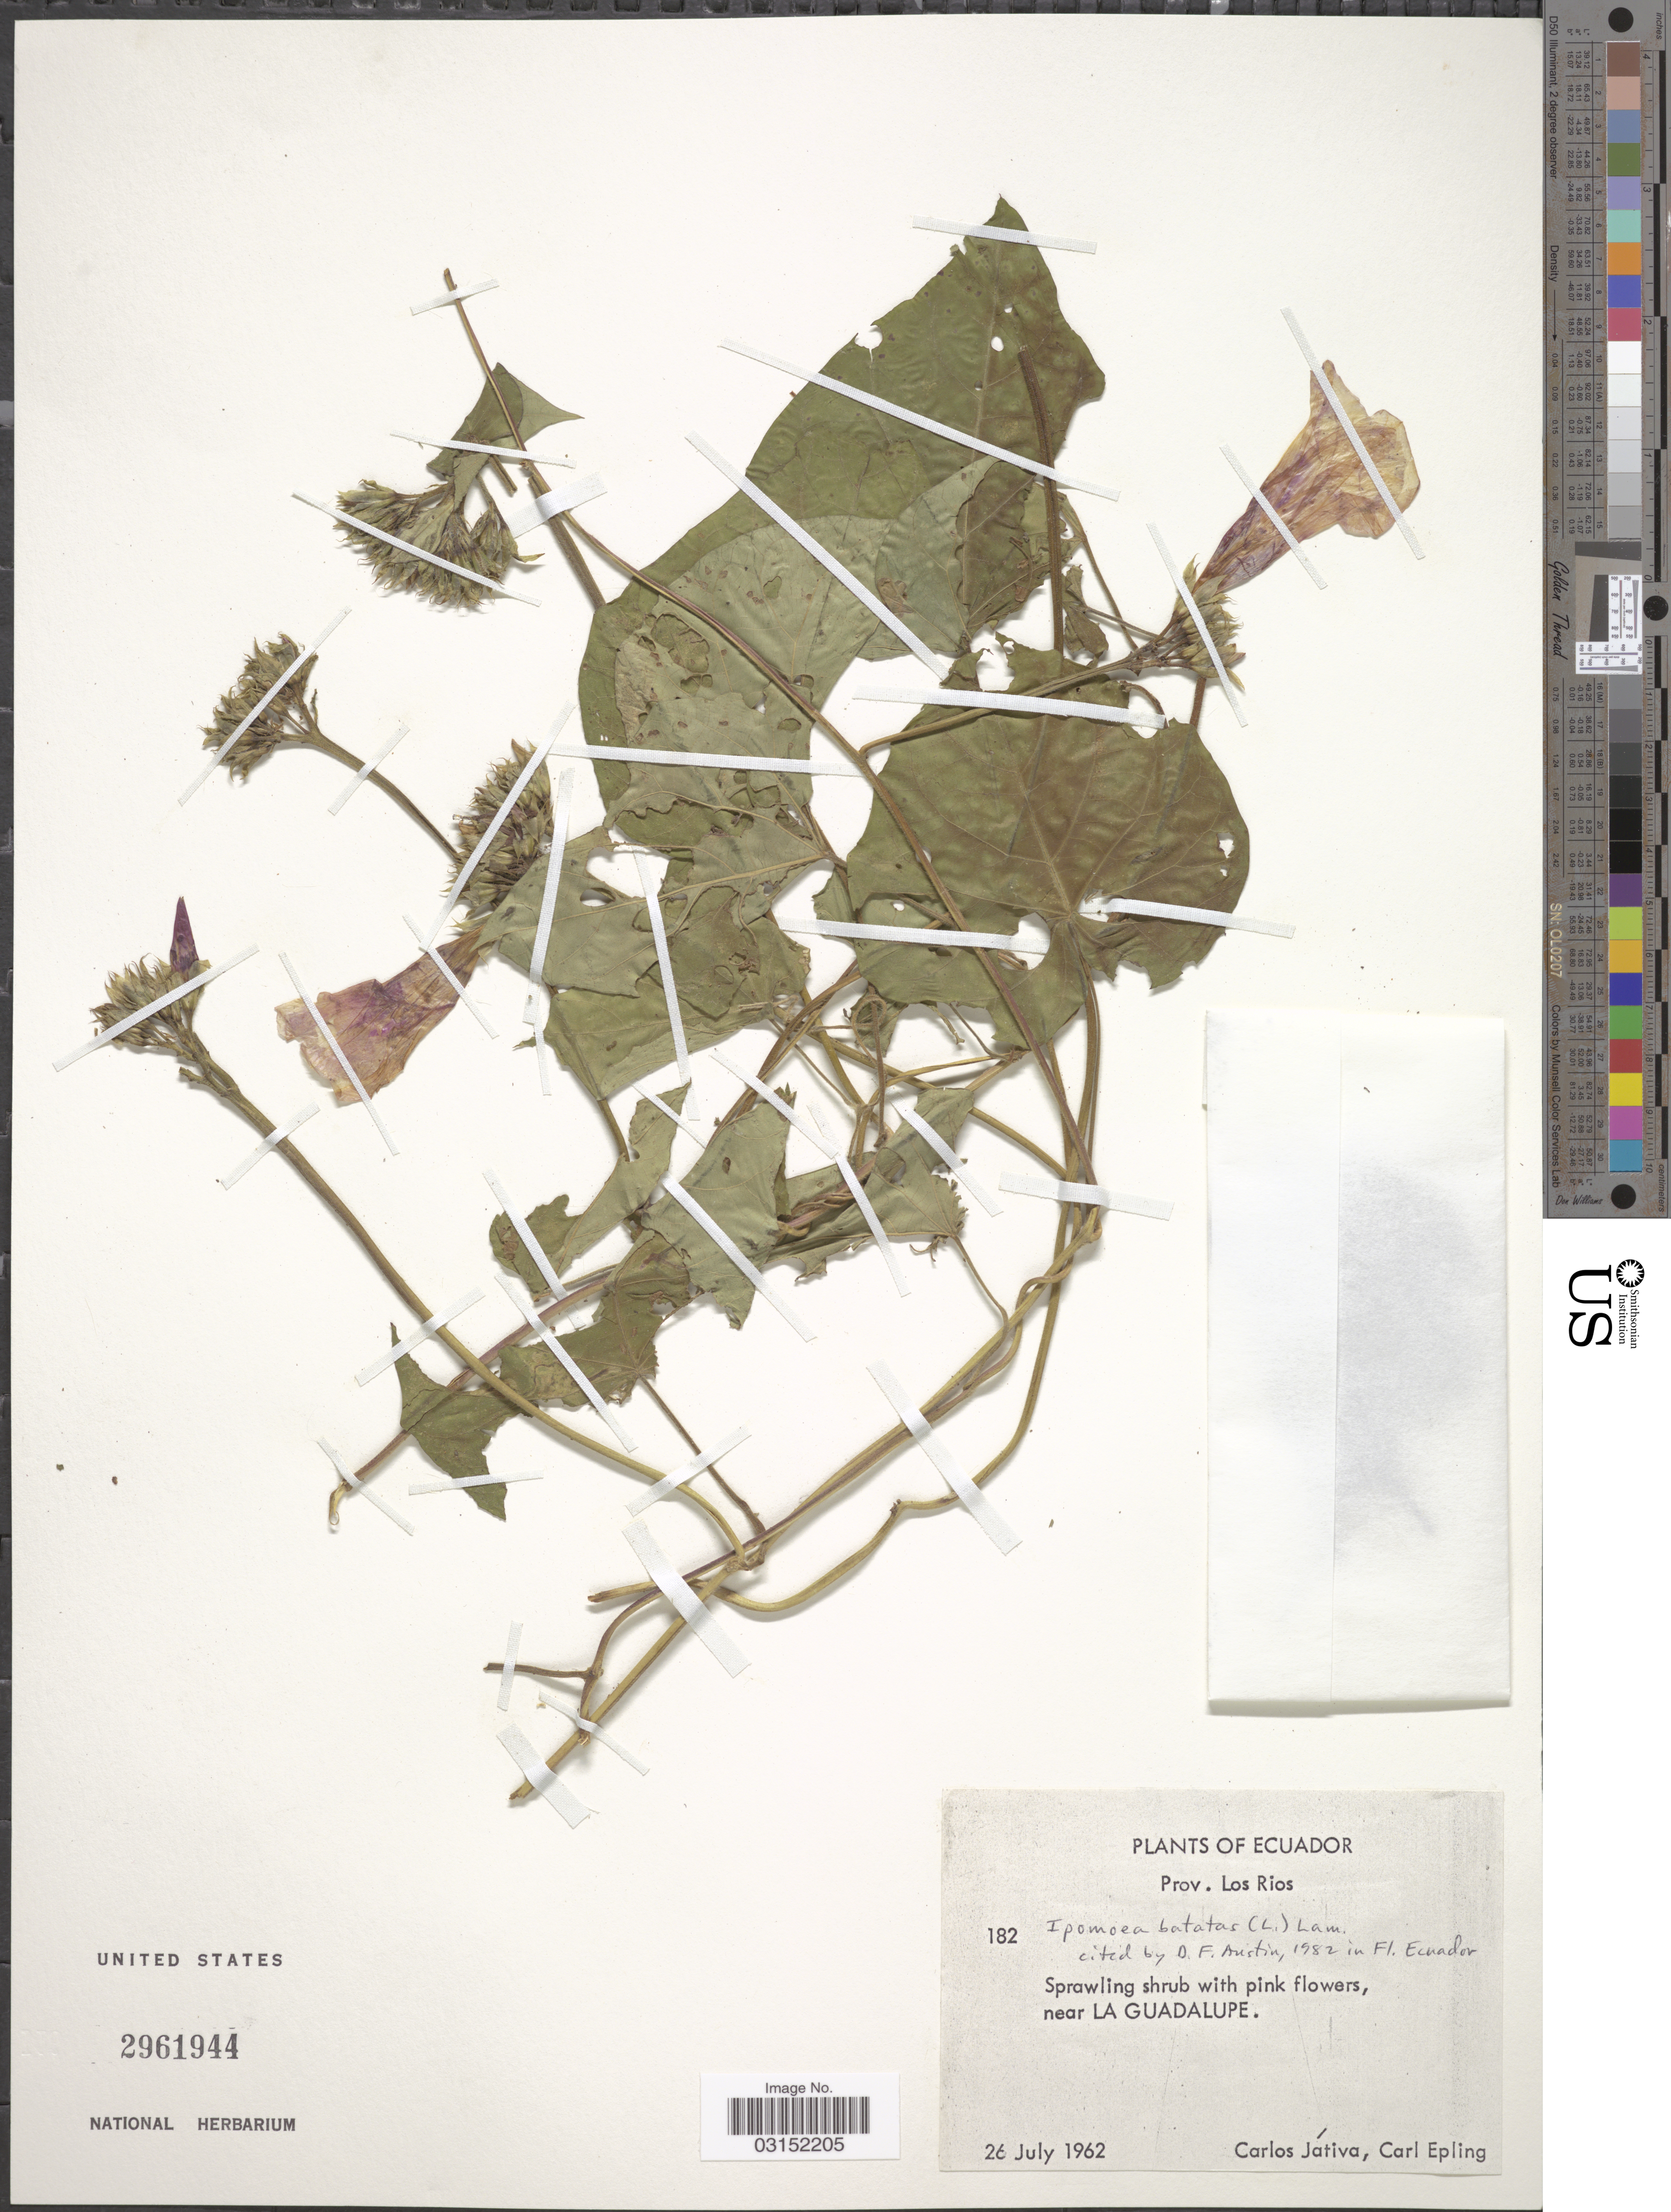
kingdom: Plantae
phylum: Tracheophyta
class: Magnoliopsida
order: Solanales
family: Convolvulaceae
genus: Ipomoea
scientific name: Ipomoea batatas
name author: (L.) Lam.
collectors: C. D. Játiva & C. C. Epling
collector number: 182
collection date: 1962-07-26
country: Ecuador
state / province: Los Ríos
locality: Near La Guadalupe.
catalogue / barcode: US 2961944